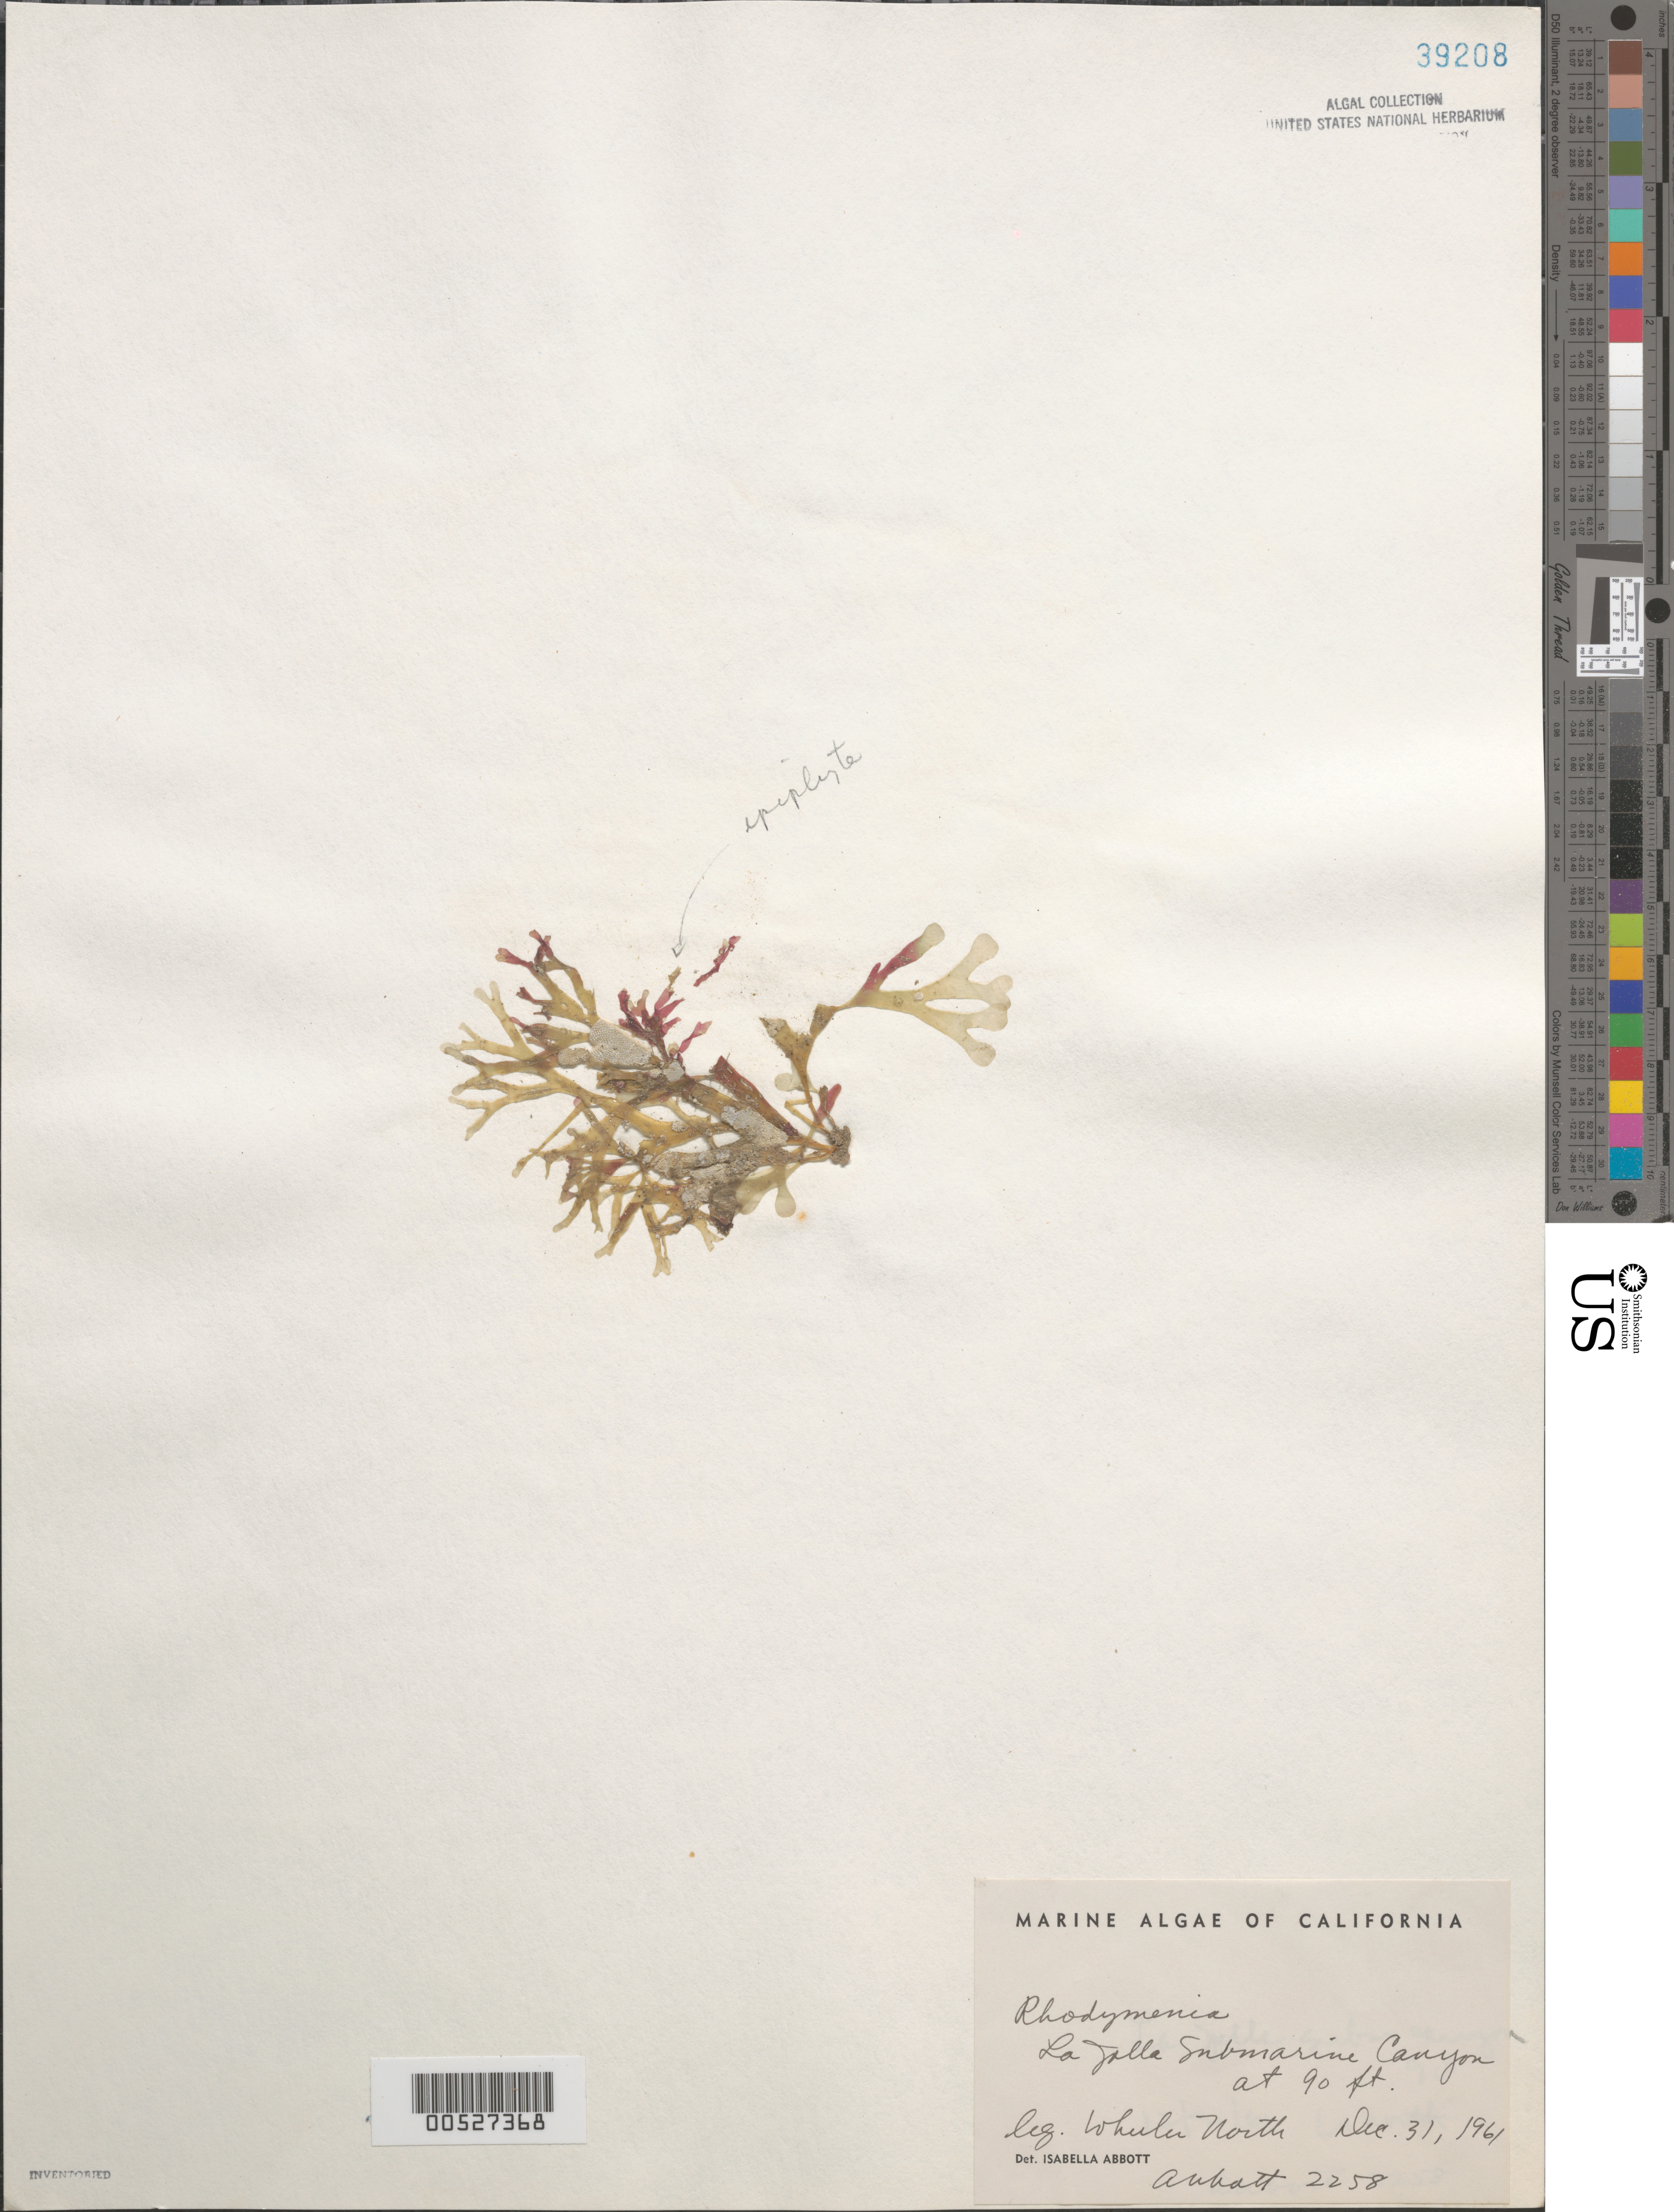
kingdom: Plantae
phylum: Rhodophyta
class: Florideophyceae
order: Rhodymeniales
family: Rhodymeniaceae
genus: Rhodymenia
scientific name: Rhodymenia sp.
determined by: Abbott, Isabella A.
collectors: W. North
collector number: IAA 2258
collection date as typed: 31 Dec 1961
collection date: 1961-12-31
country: United States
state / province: California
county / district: San Diego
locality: La Jolla Submarine Canyon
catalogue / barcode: US 39208